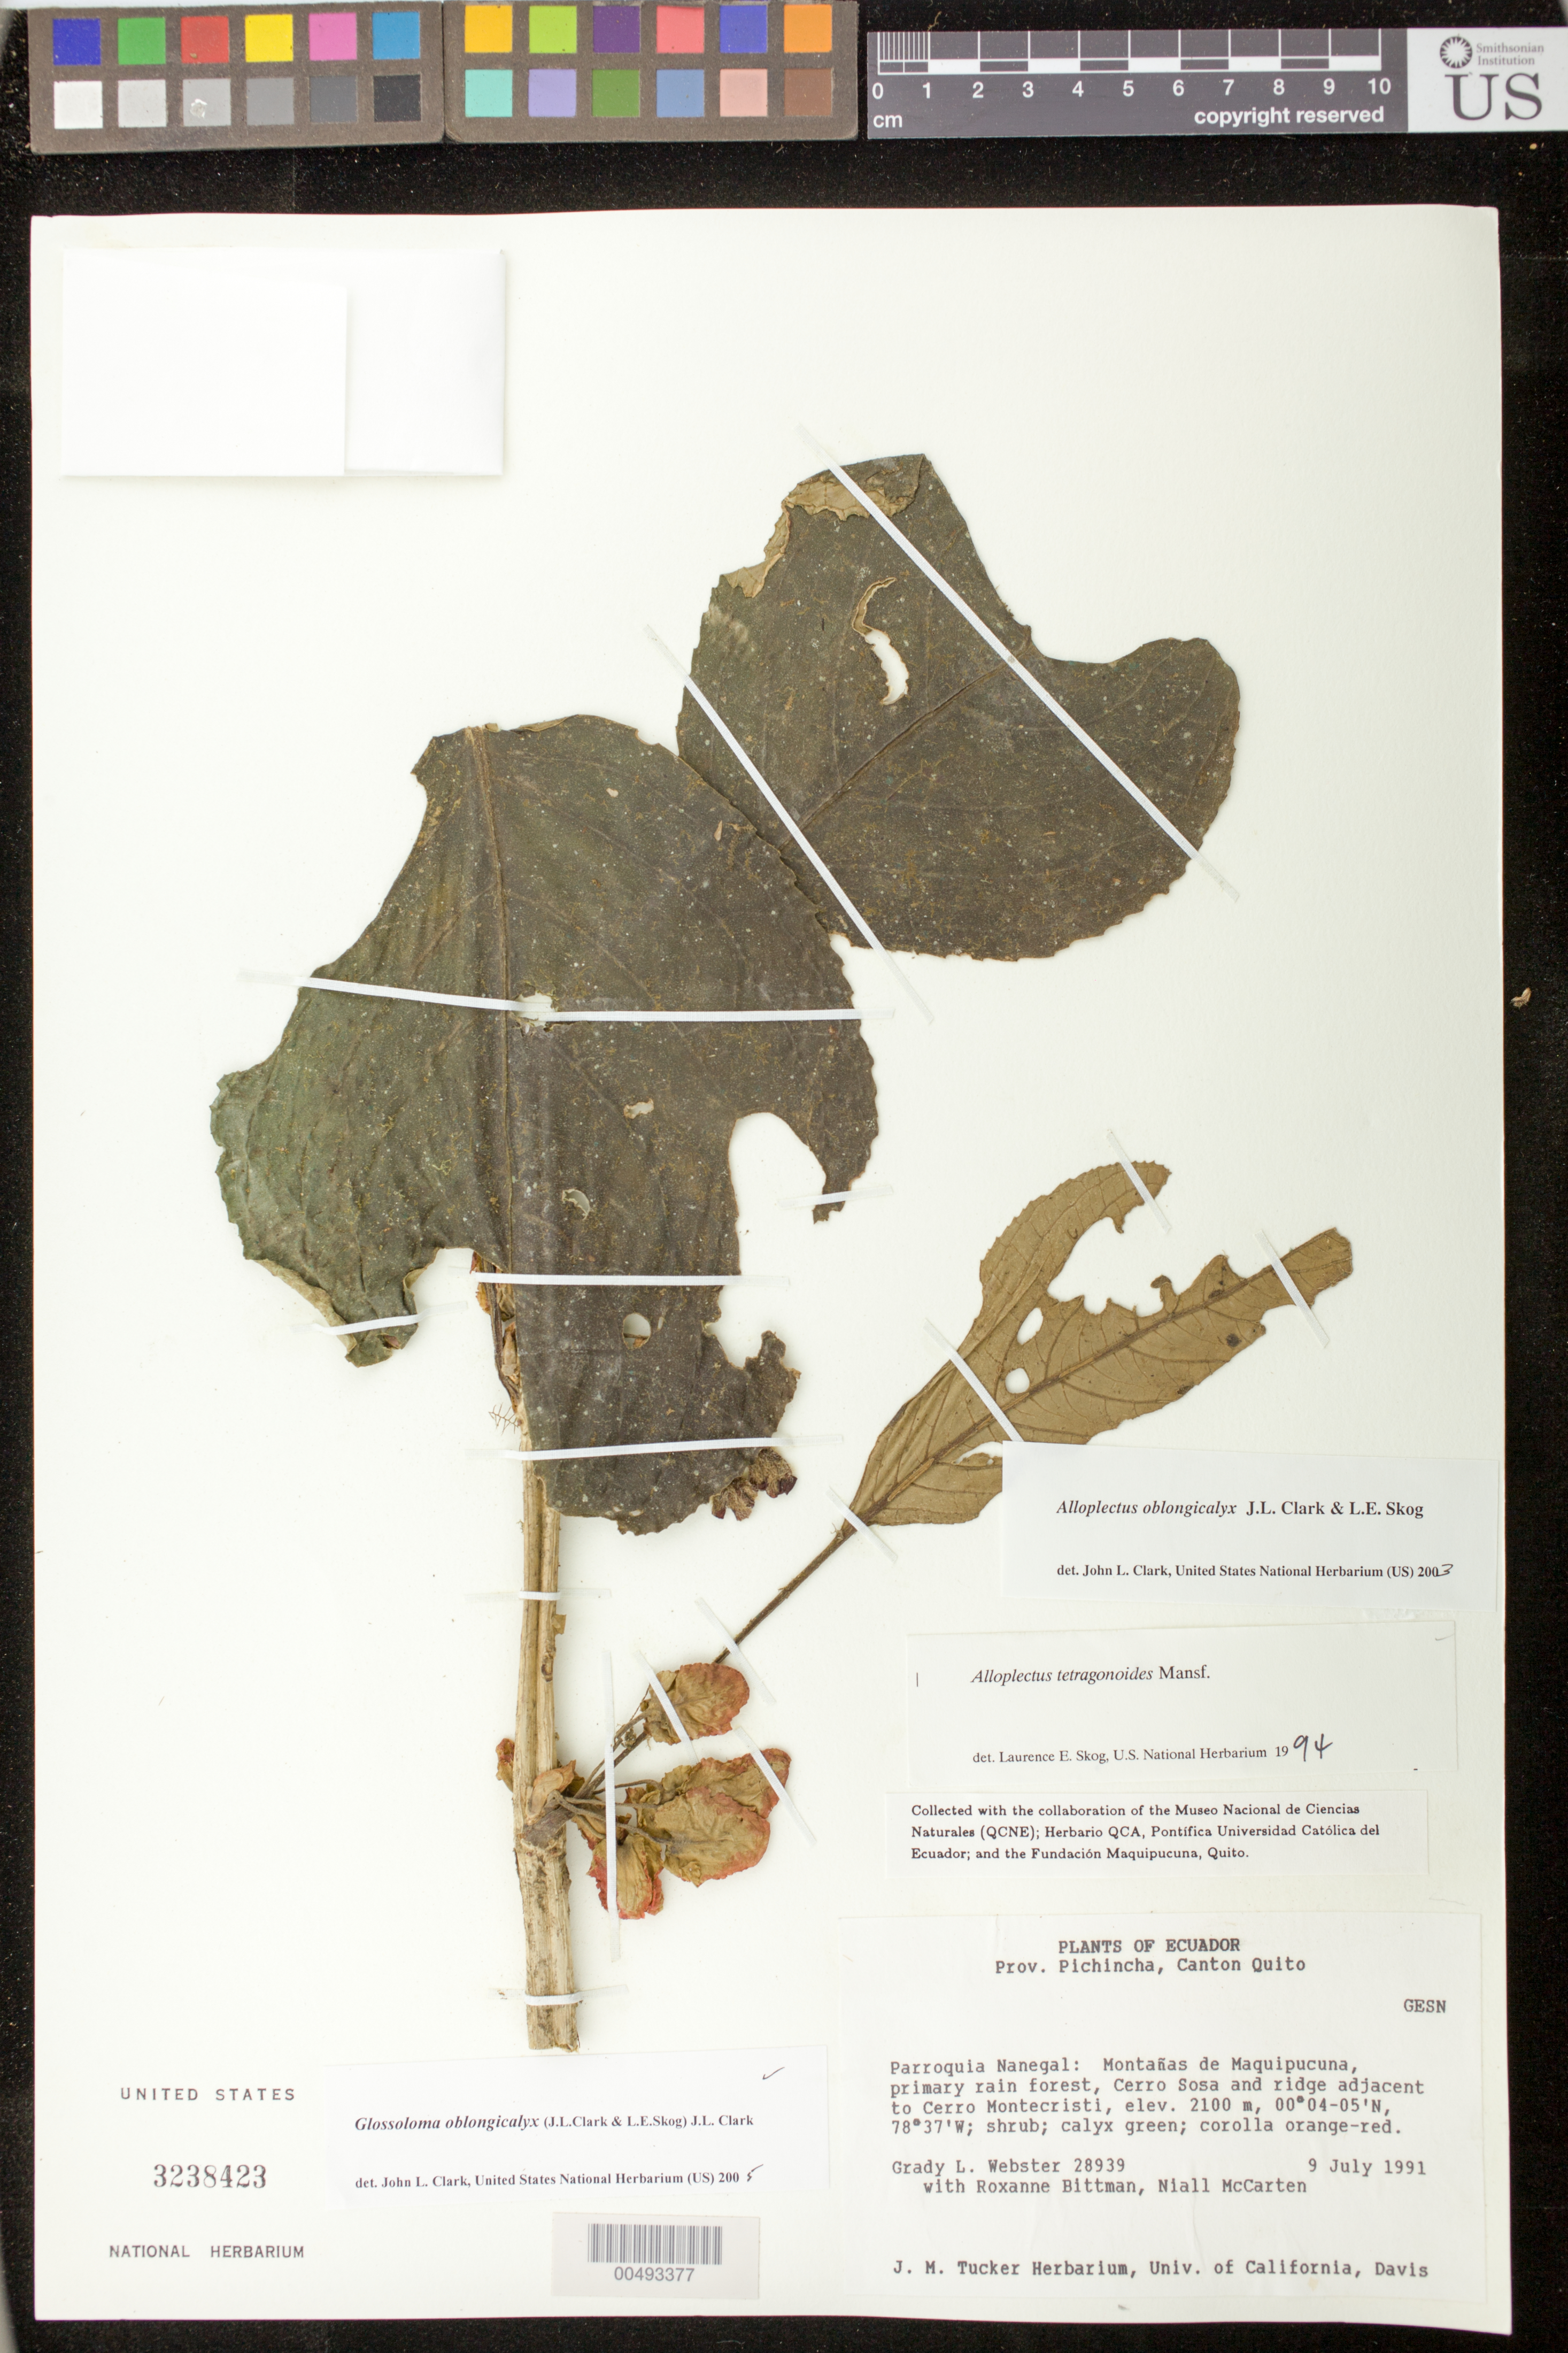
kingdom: Plantae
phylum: Tracheophyta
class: Magnoliopsida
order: Lamiales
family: Gesneriaceae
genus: Glossoloma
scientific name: Glossoloma oblongicalyx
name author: (J.L. Clark & L.E. Skog) J.L. Clark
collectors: G. L. Webster, R. Bittman & N. McCarten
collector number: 28939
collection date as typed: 09 Jul 1991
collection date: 1991-07-09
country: Ecuador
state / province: Pichincha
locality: Canton Quito, Parroquia Nanegal, Montañas de Maquipucuna, Cerro Sosa and ridge adjacent to Cerro Montecristi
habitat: Primary rain forest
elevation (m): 2100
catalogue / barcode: US 3238423